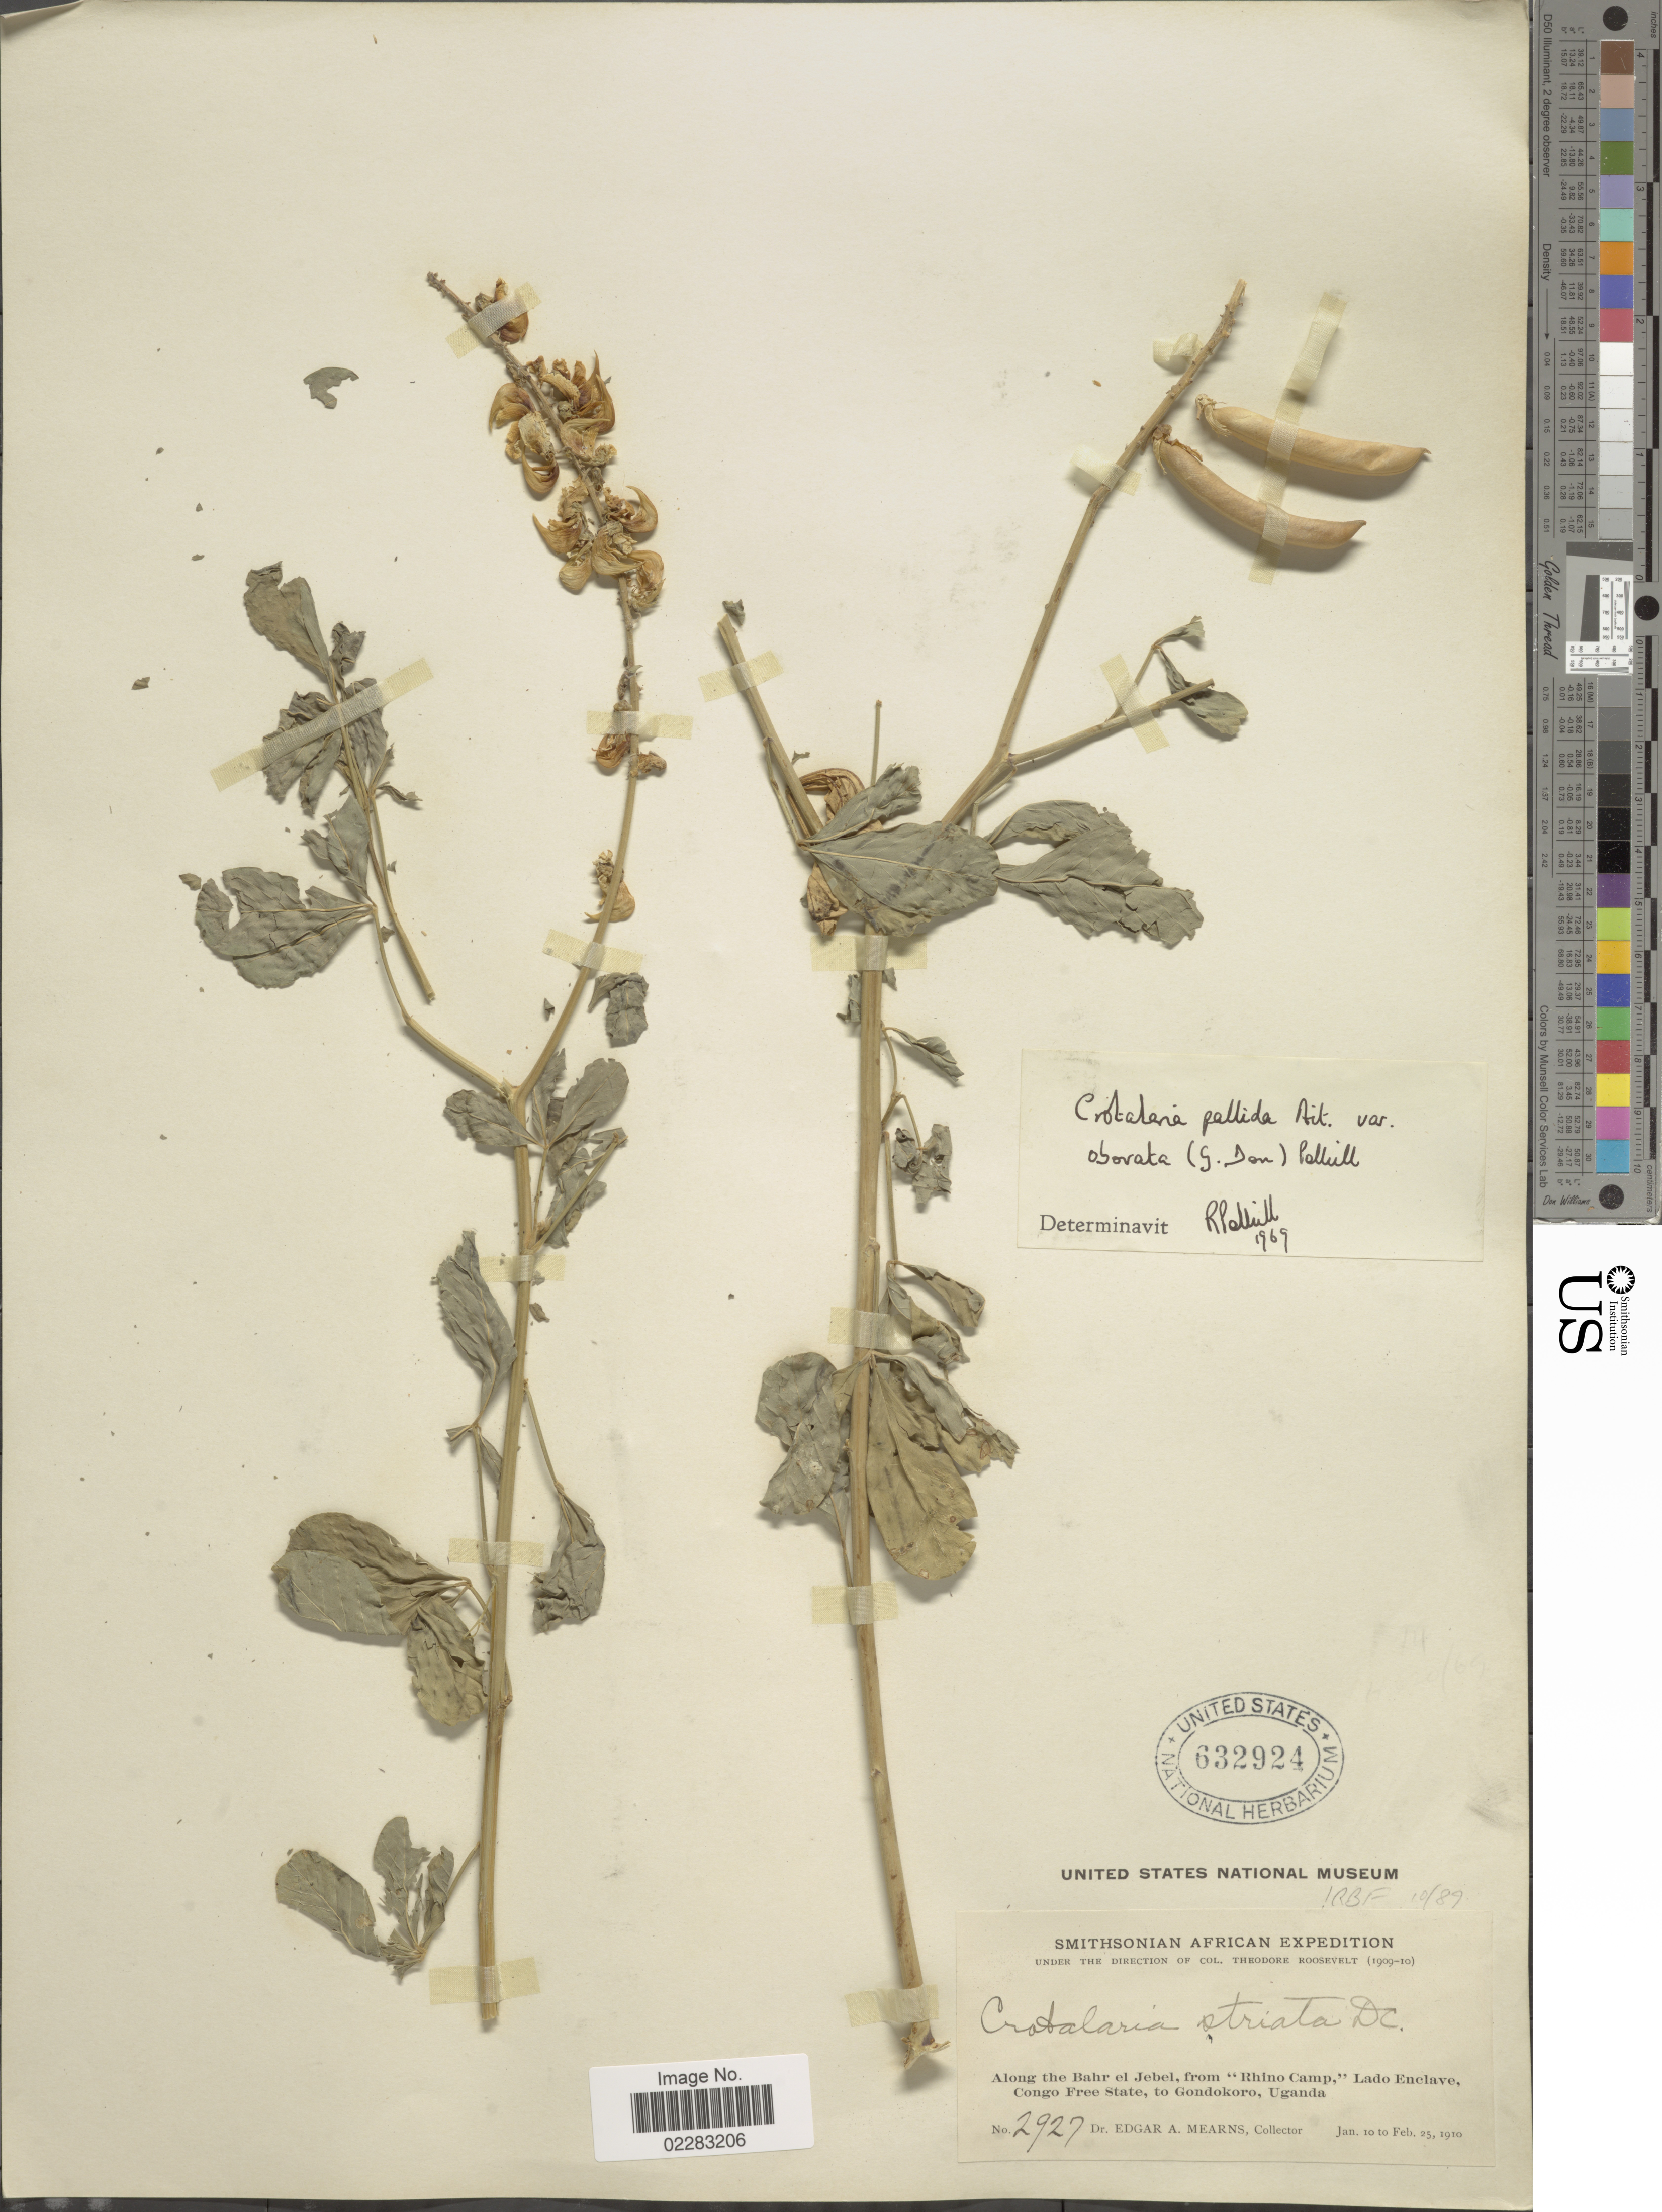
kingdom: Plantae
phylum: Tracheophyta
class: Magnoliopsida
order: Fabales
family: Fabaceae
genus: Crotalaria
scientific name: Crotalaria pallida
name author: Aiton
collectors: E. A. Mearns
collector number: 2927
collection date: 1910-01-10/1910-02-25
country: South Sudan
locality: Along the Bahr el Jebel, from "Rhino Camp,"Laddo Enclave, Congo Free State, to Gondokoro.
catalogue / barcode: US 632924